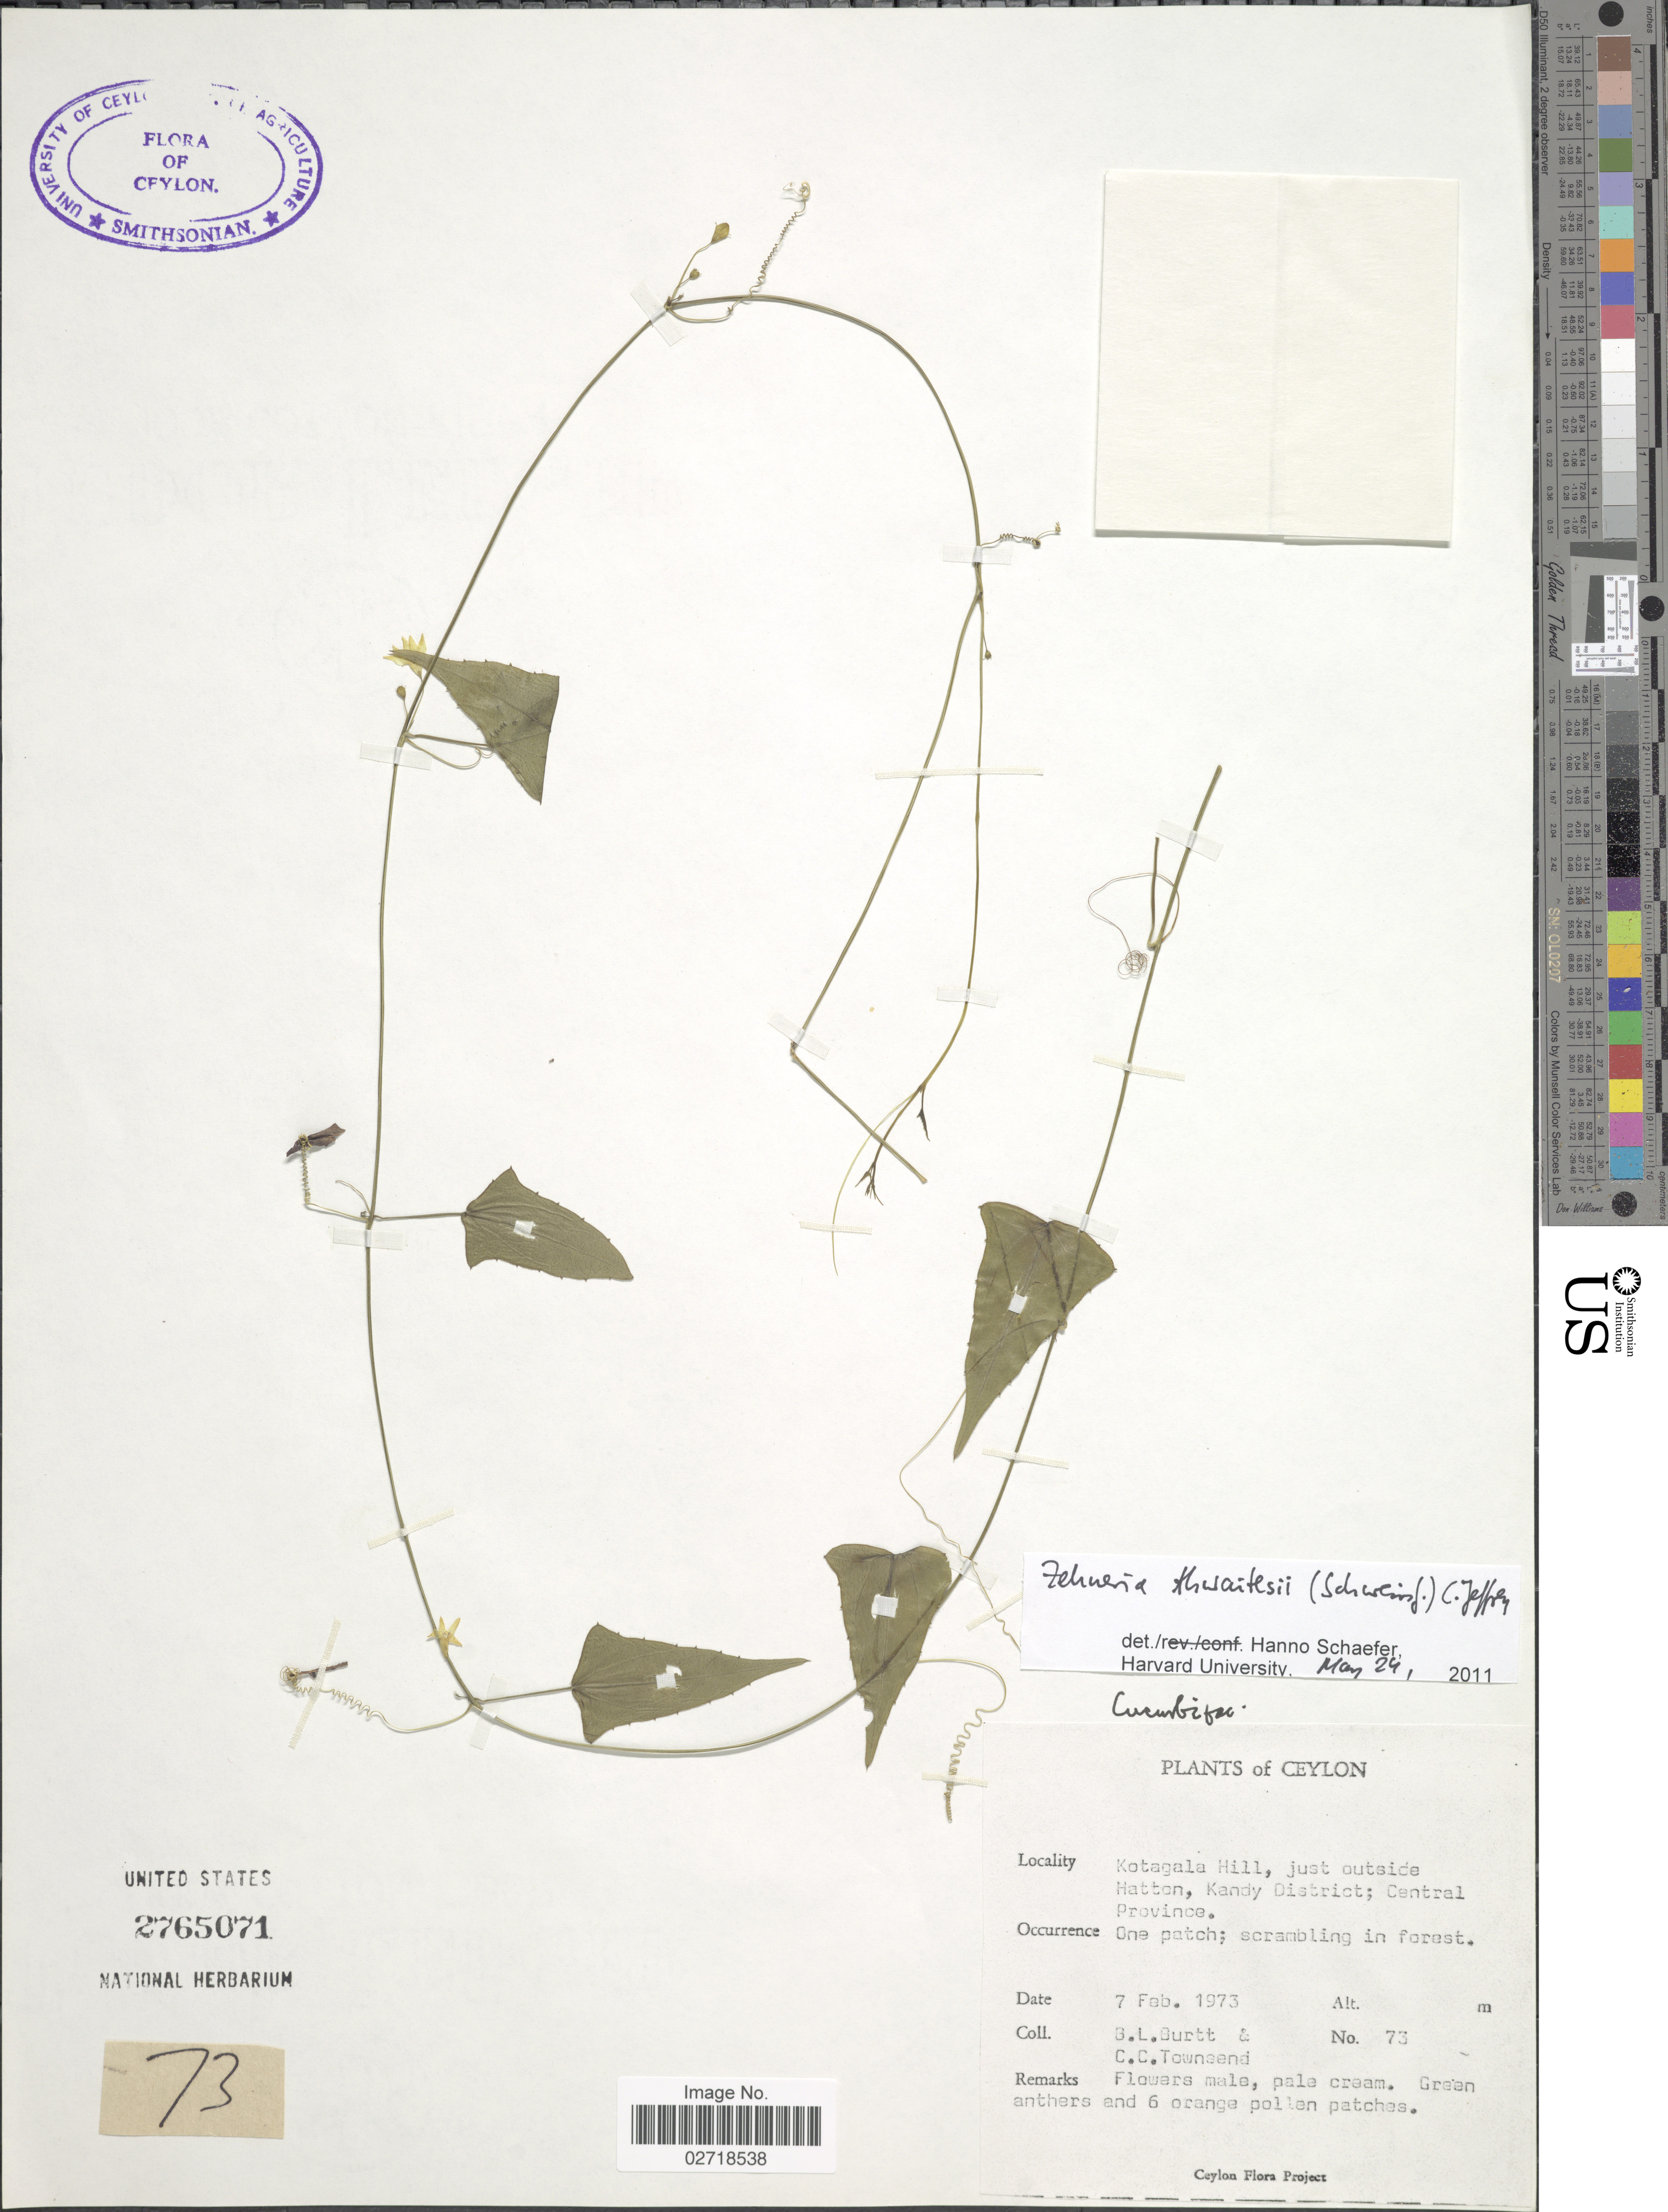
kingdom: Plantae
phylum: Tracheophyta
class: Magnoliopsida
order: Cucurbitales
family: Cucurbitaceae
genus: Zehneria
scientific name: Zehneria thwaitesii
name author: (Schweinf.) C. Jeffrey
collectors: B. L. Burtt & C. C. Townsend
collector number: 73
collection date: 1973-02-07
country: Sri Lanka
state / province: Central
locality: Kotagala Hill, just outside Hatton, Kandy District; Central Province, Ceylon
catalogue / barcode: US 2765071